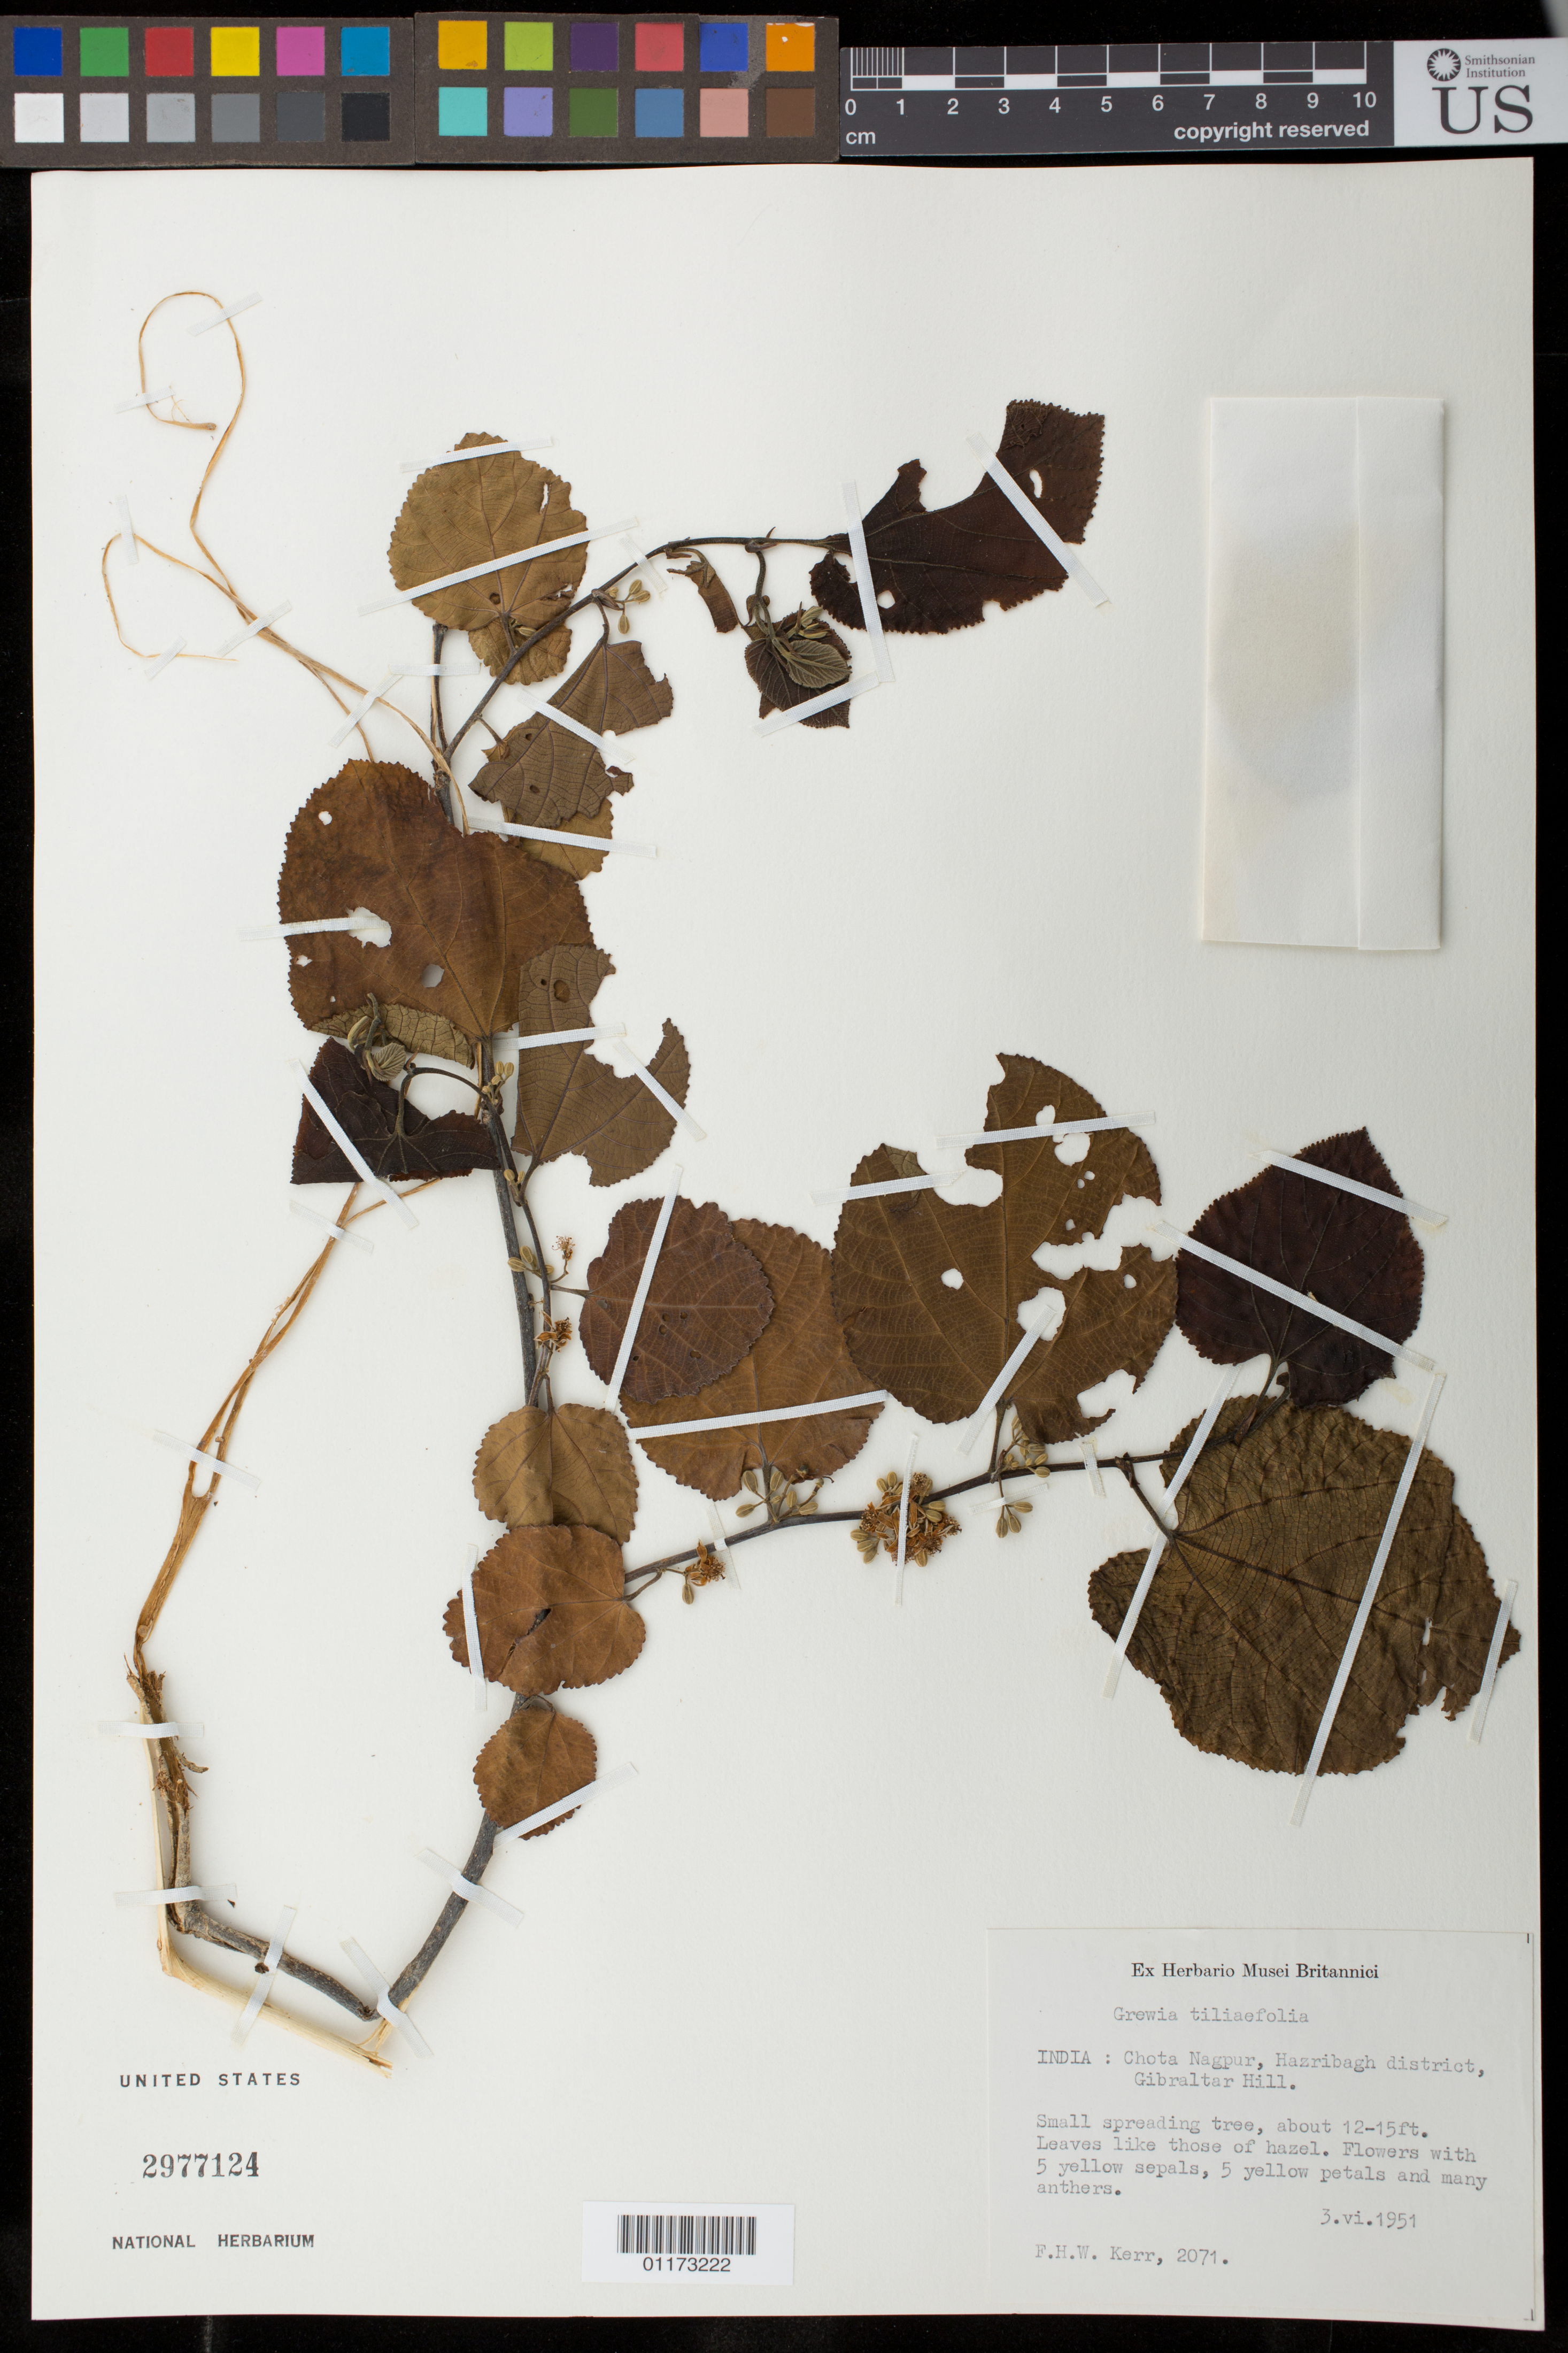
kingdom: Plantae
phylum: Tracheophyta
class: Magnoliopsida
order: Malvales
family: Malvaceae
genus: Grewia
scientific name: Grewia tiliifolia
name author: Vahl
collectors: F. H. W. Kerr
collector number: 2071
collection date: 1951-06-03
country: India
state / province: Bihar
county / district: Hazaribagh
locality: Chota Nagpur, Gibraltar Hill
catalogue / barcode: US 2977124